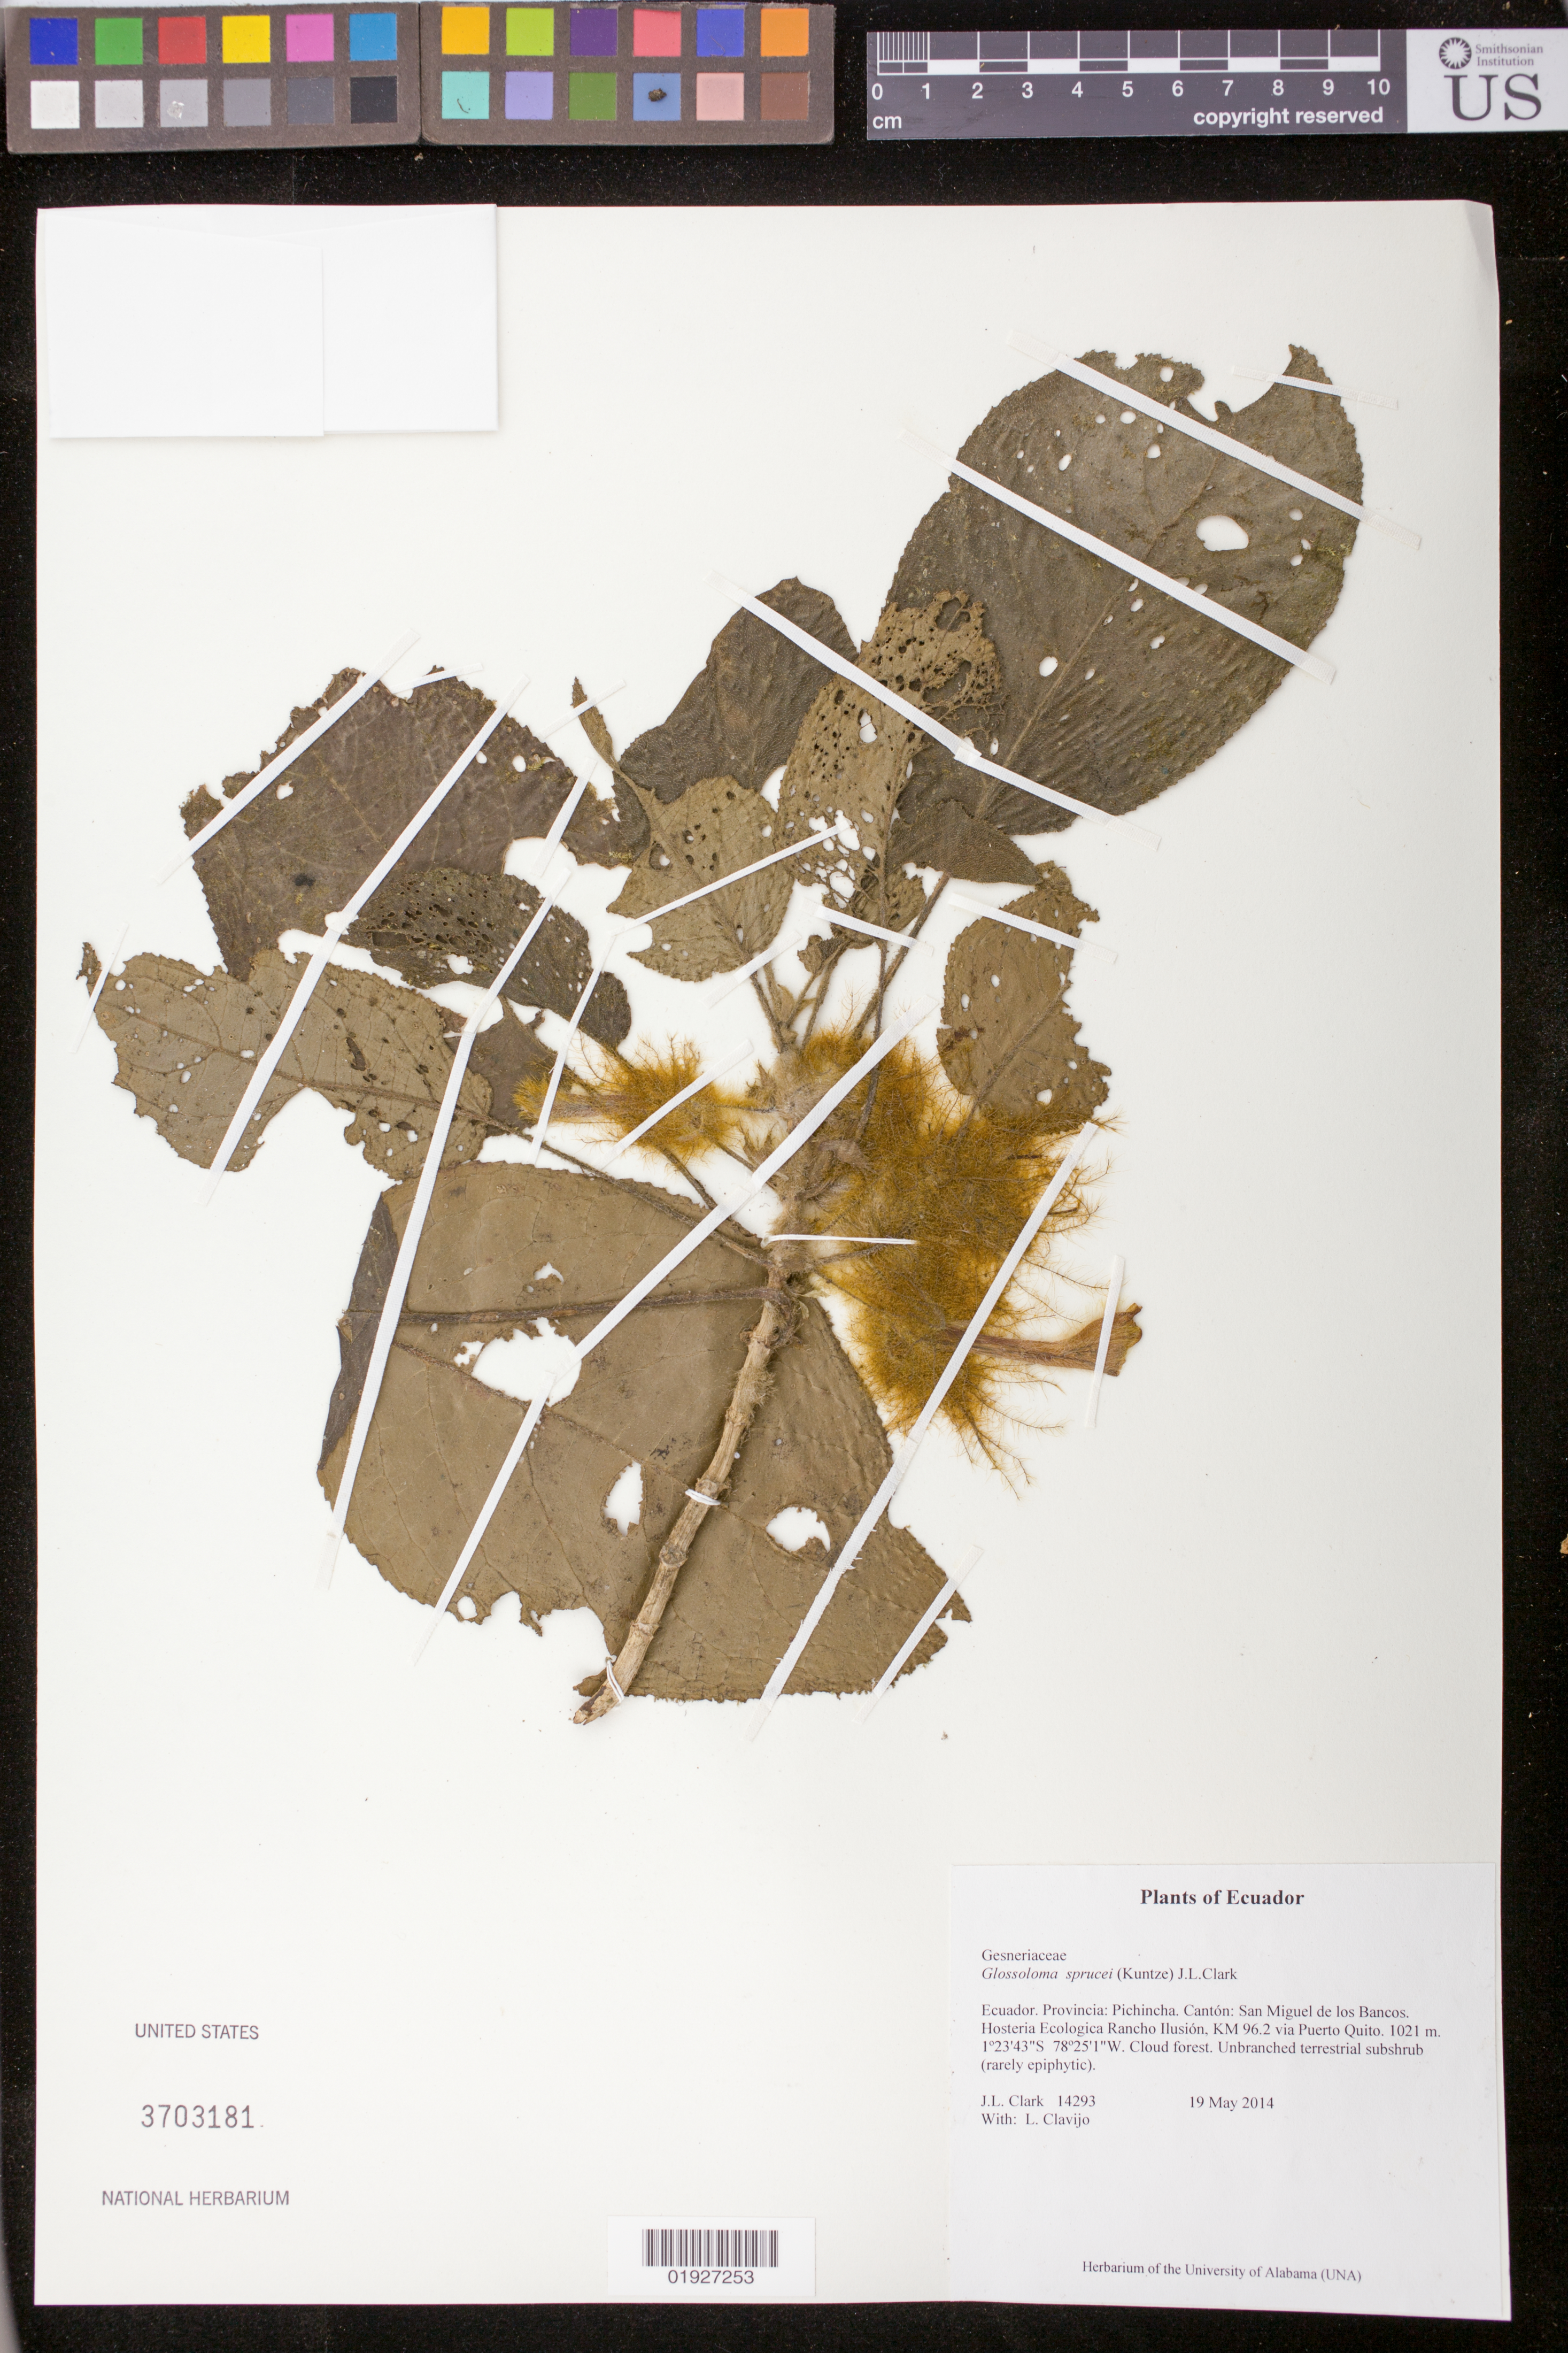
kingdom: Plantae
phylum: Tracheophyta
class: Magnoliopsida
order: Lamiales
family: Gesneriaceae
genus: Glossoloma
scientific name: Glossoloma sprucei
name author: (Kuntze) J.L. Clark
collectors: J. L. Clark & L. Clavijo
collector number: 14293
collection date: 2014-05-19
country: Ecuador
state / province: Pichincha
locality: Canton: San Miguel de los Bancos. Hosteria Ecologica Rancho Ilusion, KM 96.2 via Puerto Quito.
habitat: Cloud forest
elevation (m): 1021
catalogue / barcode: US 3703181